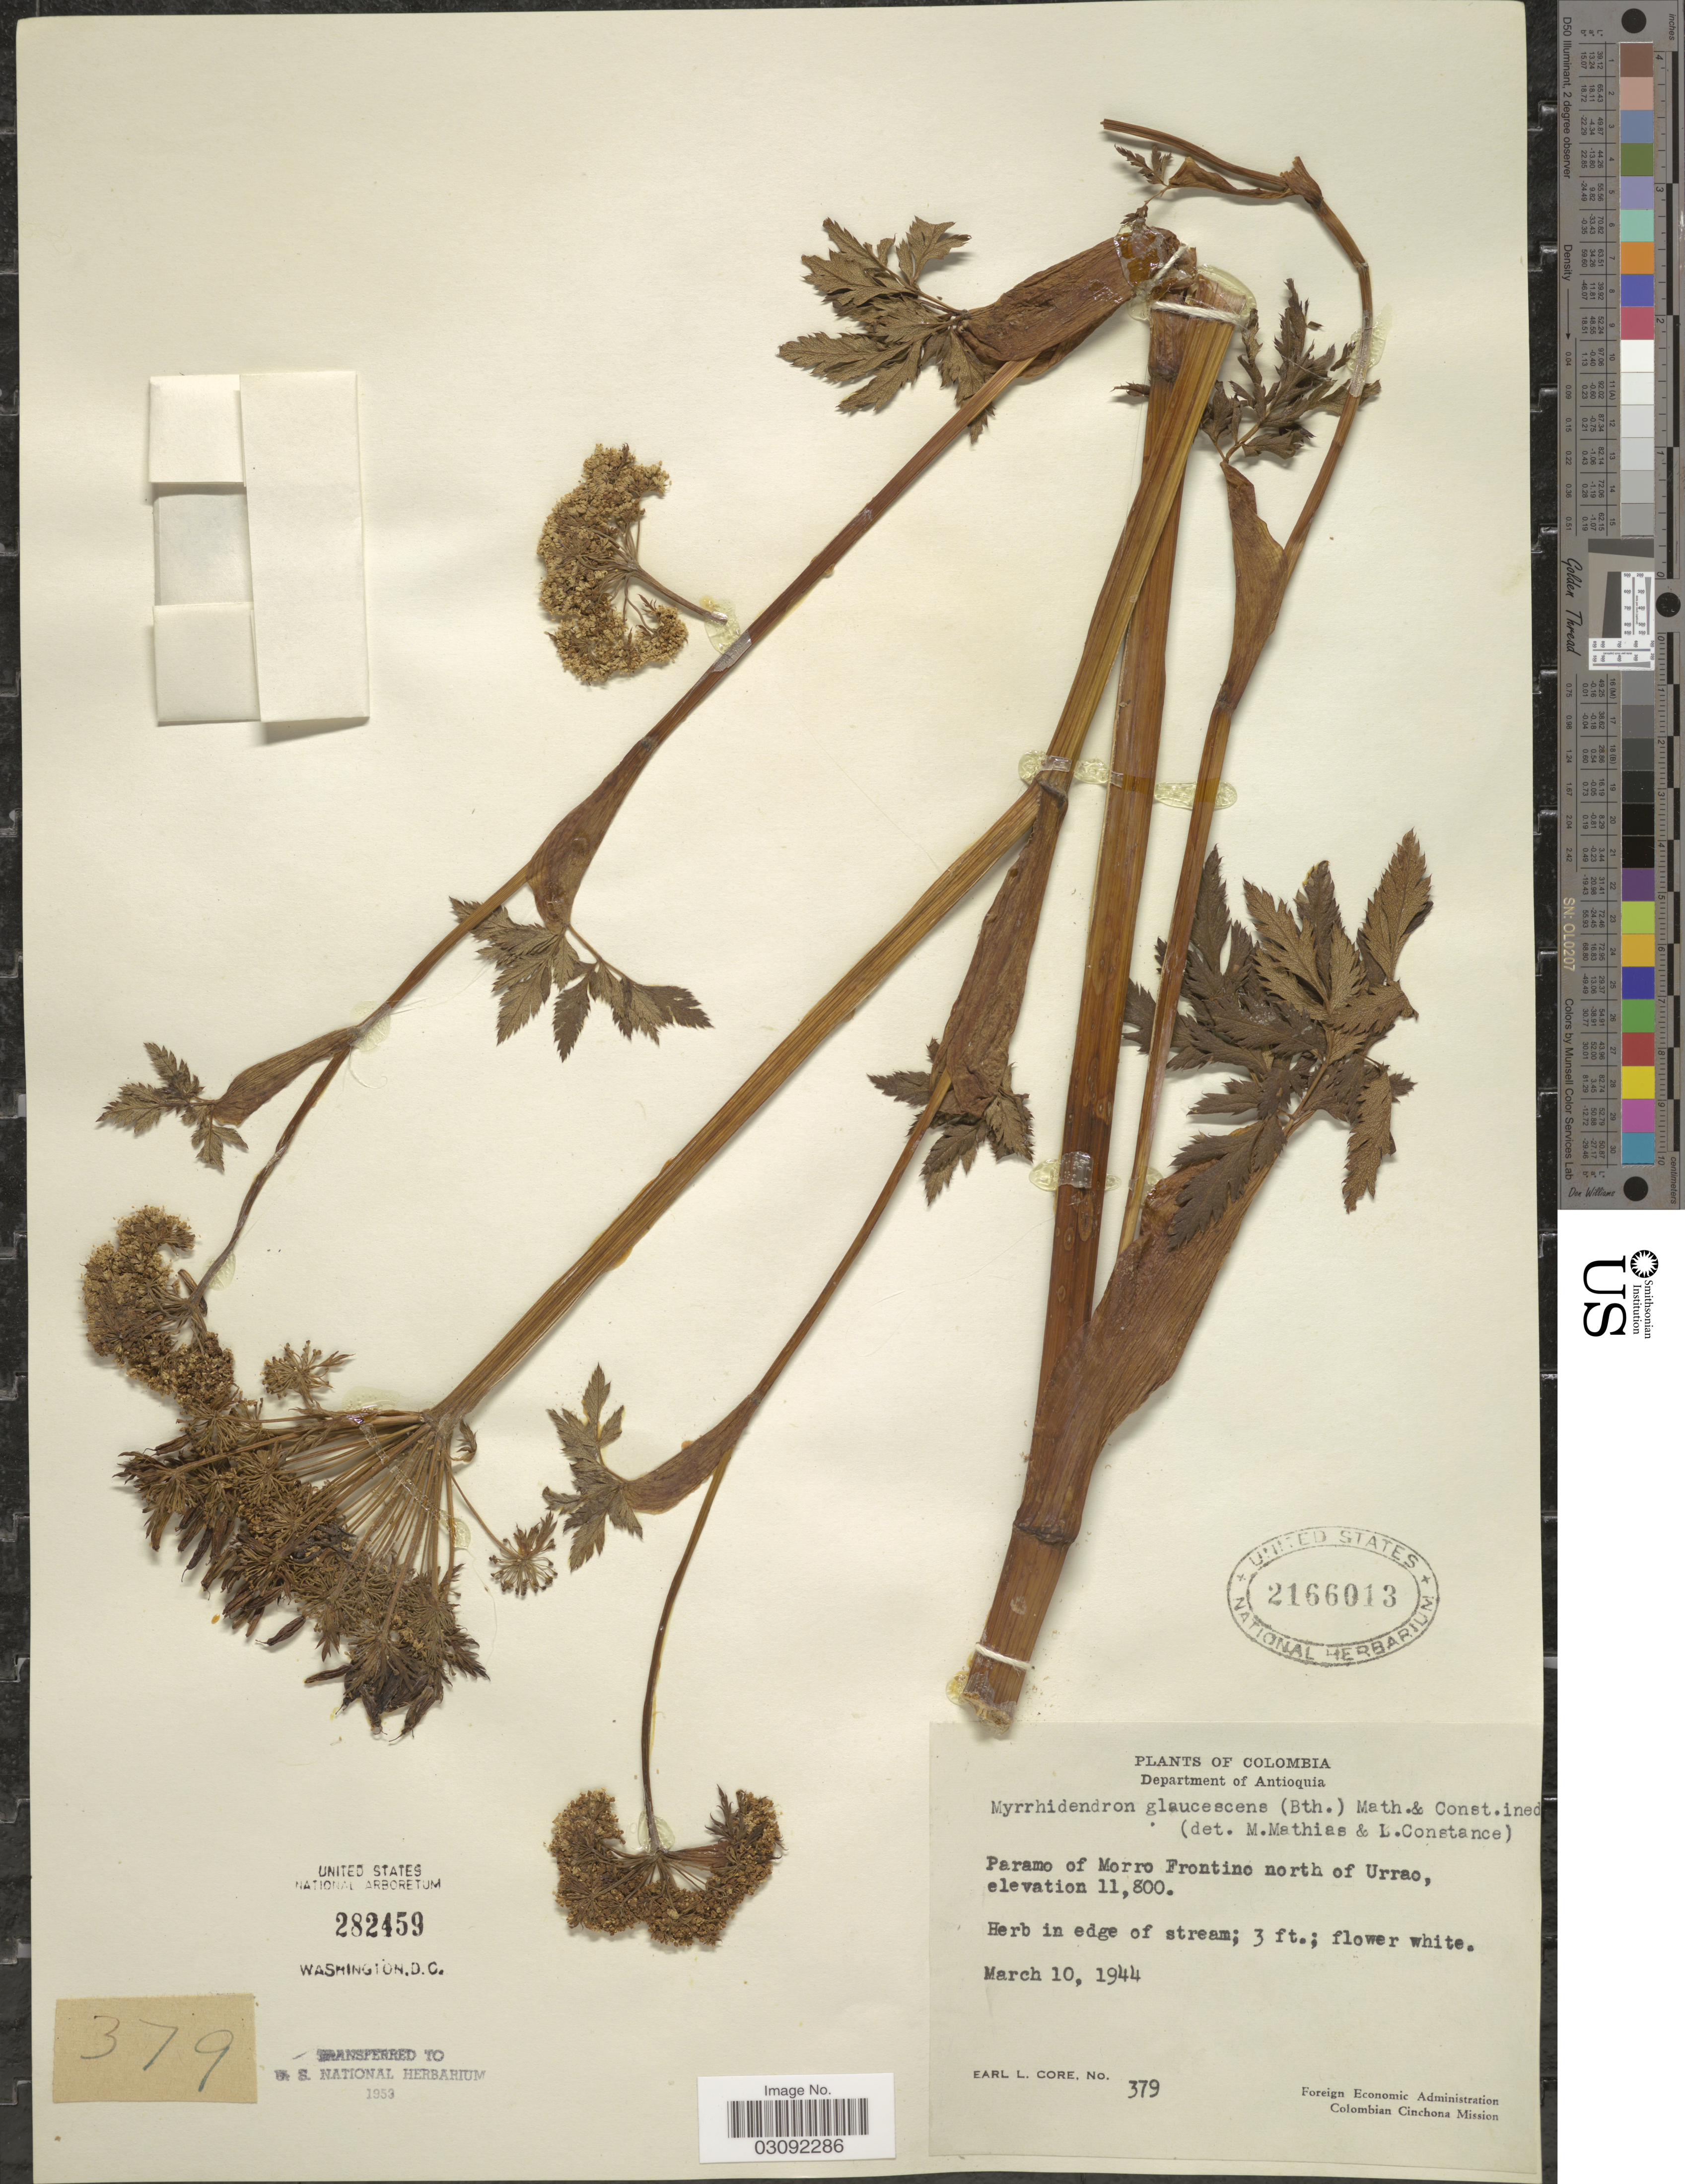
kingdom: Plantae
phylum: Tracheophyta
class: Magnoliopsida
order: Apiales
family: Apiaceae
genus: Myrrhidendron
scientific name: Myrrhidendron glaucescens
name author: (Benth.) J.M. Coult. & Rose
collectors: E. L. Core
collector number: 379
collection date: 1944-03-10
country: Colombia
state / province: Antioquia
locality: Department of Antioquia. Paramo of Morro Frontino north of Urrao.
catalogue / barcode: US 2166013